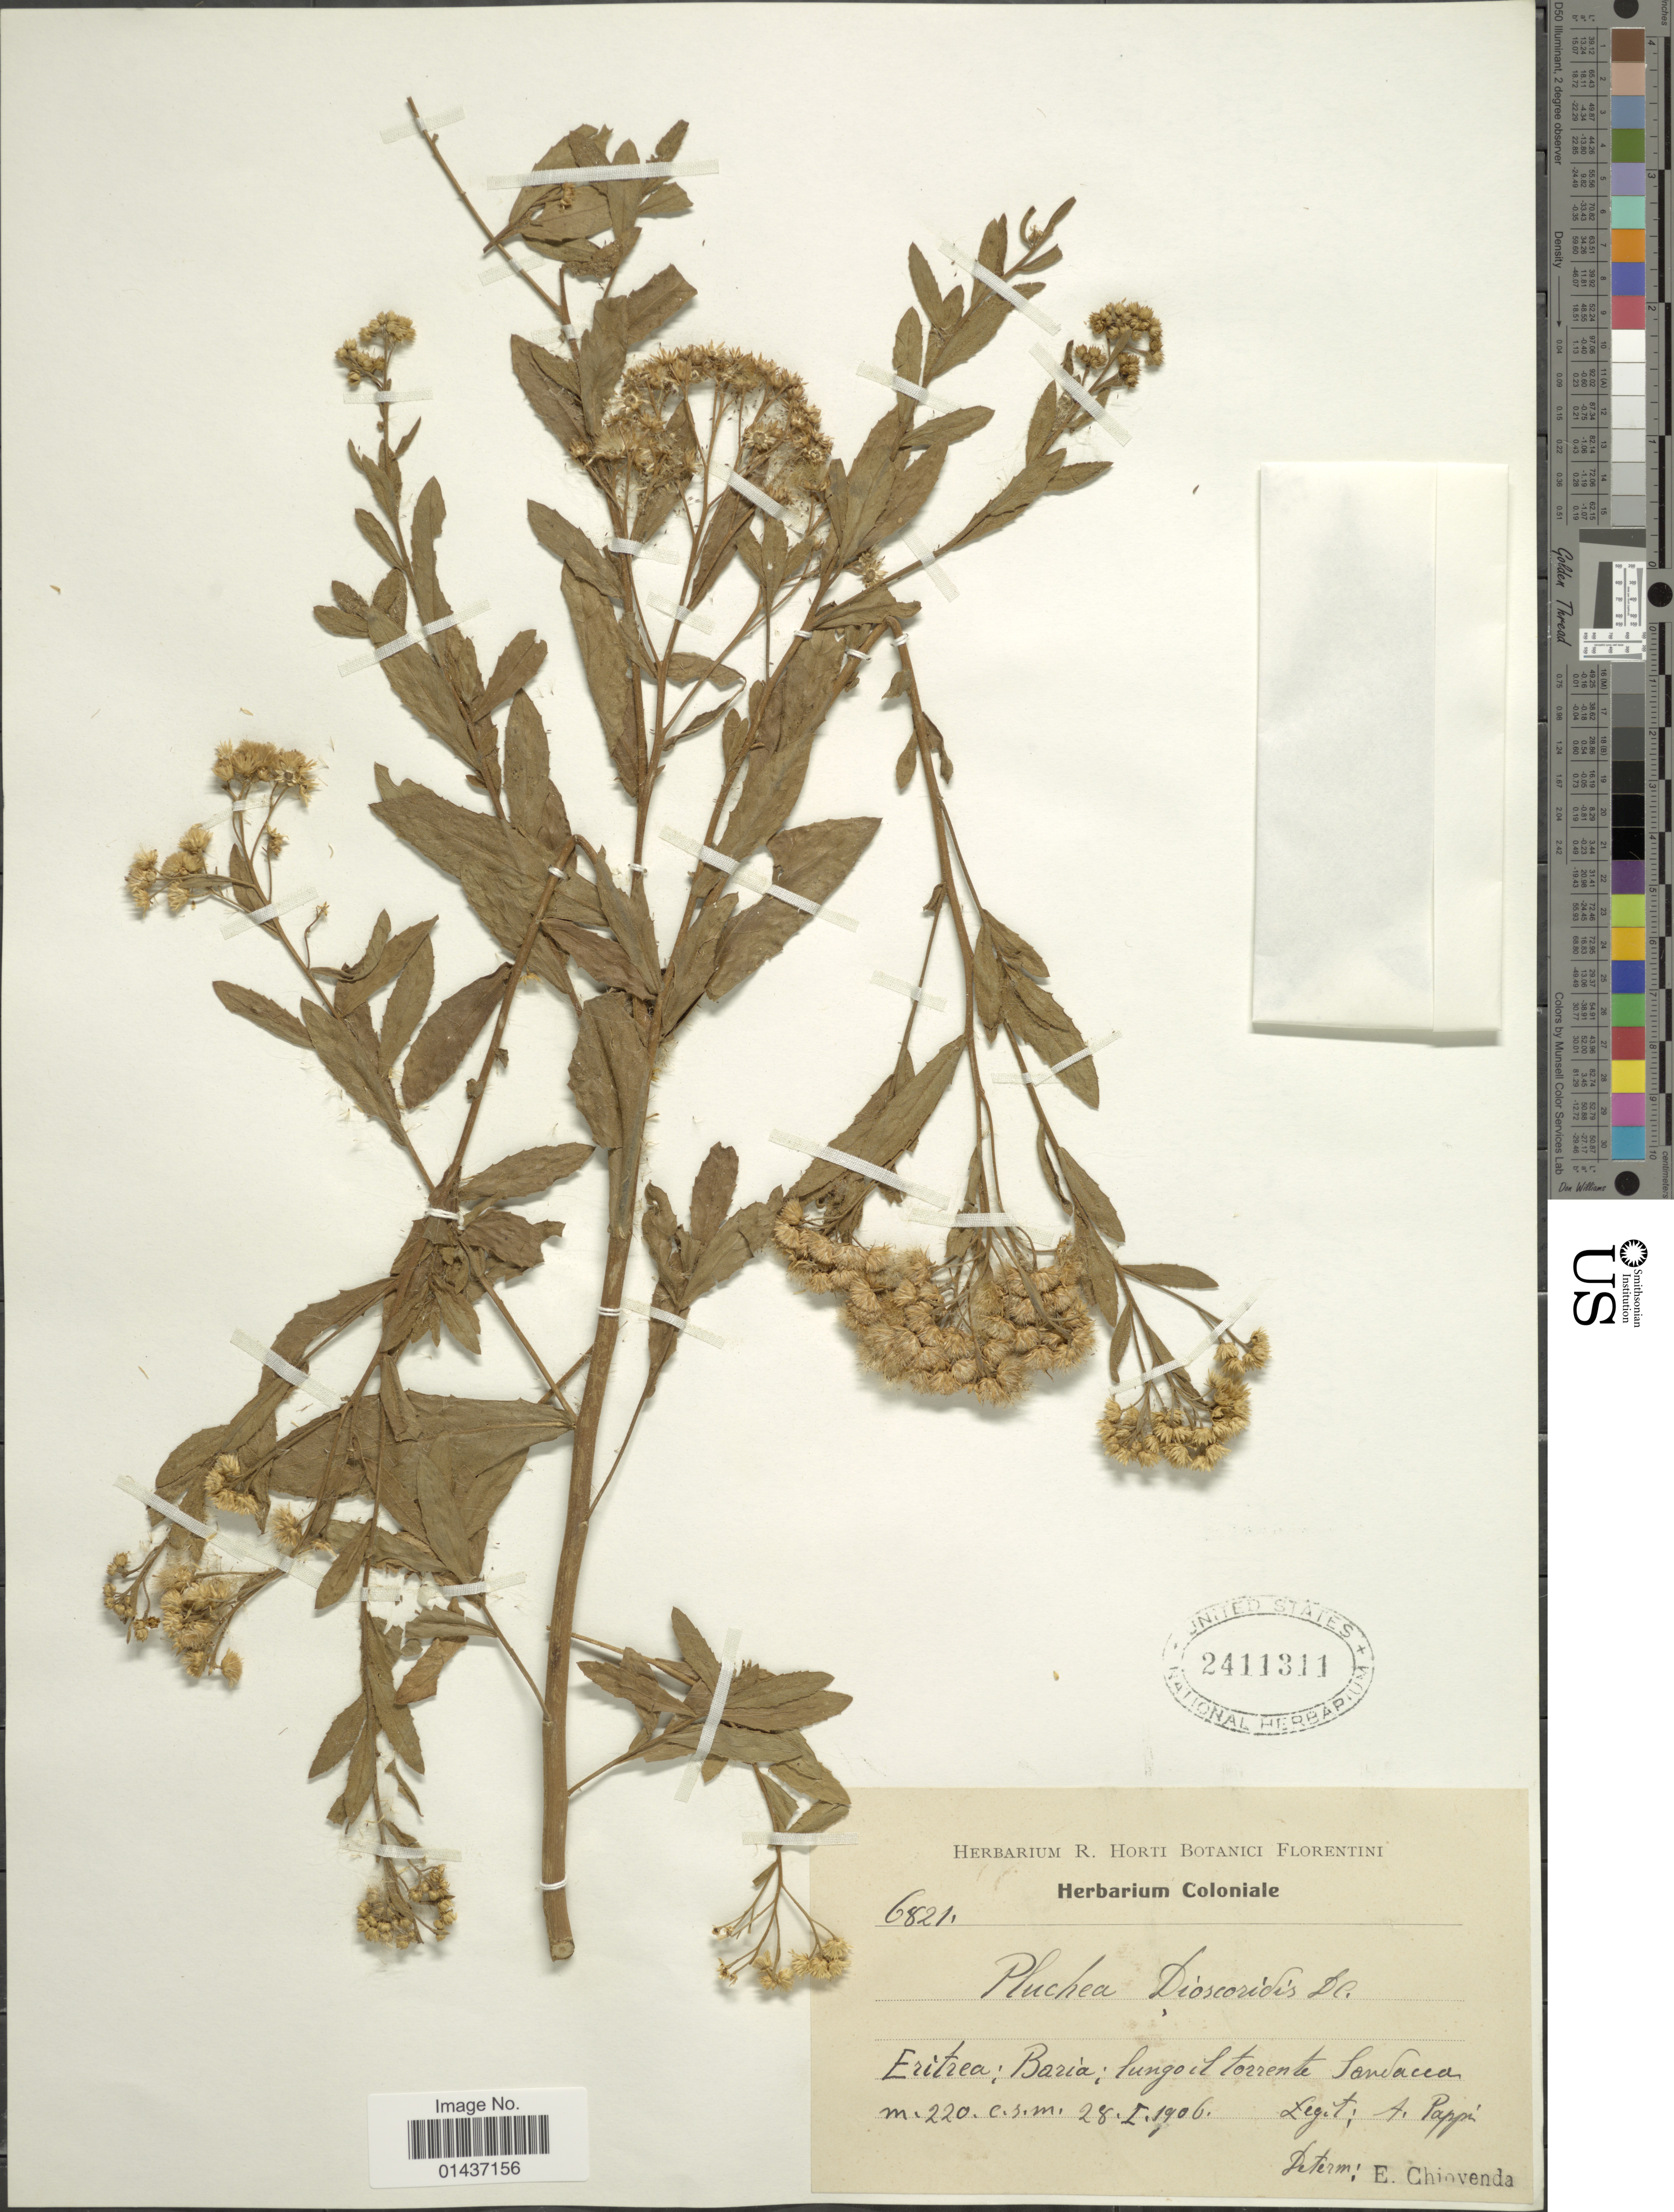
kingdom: Plantae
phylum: Tracheophyta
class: Magnoliopsida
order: Asterales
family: Asteraceae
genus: Pluchea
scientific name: Pluchea dioscoridis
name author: (L.) DC.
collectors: A. Pappi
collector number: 6821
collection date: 1906-01-28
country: Eritrea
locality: Baria: lungo il torrente Sandacca [interpreted]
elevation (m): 220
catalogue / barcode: US 2411311